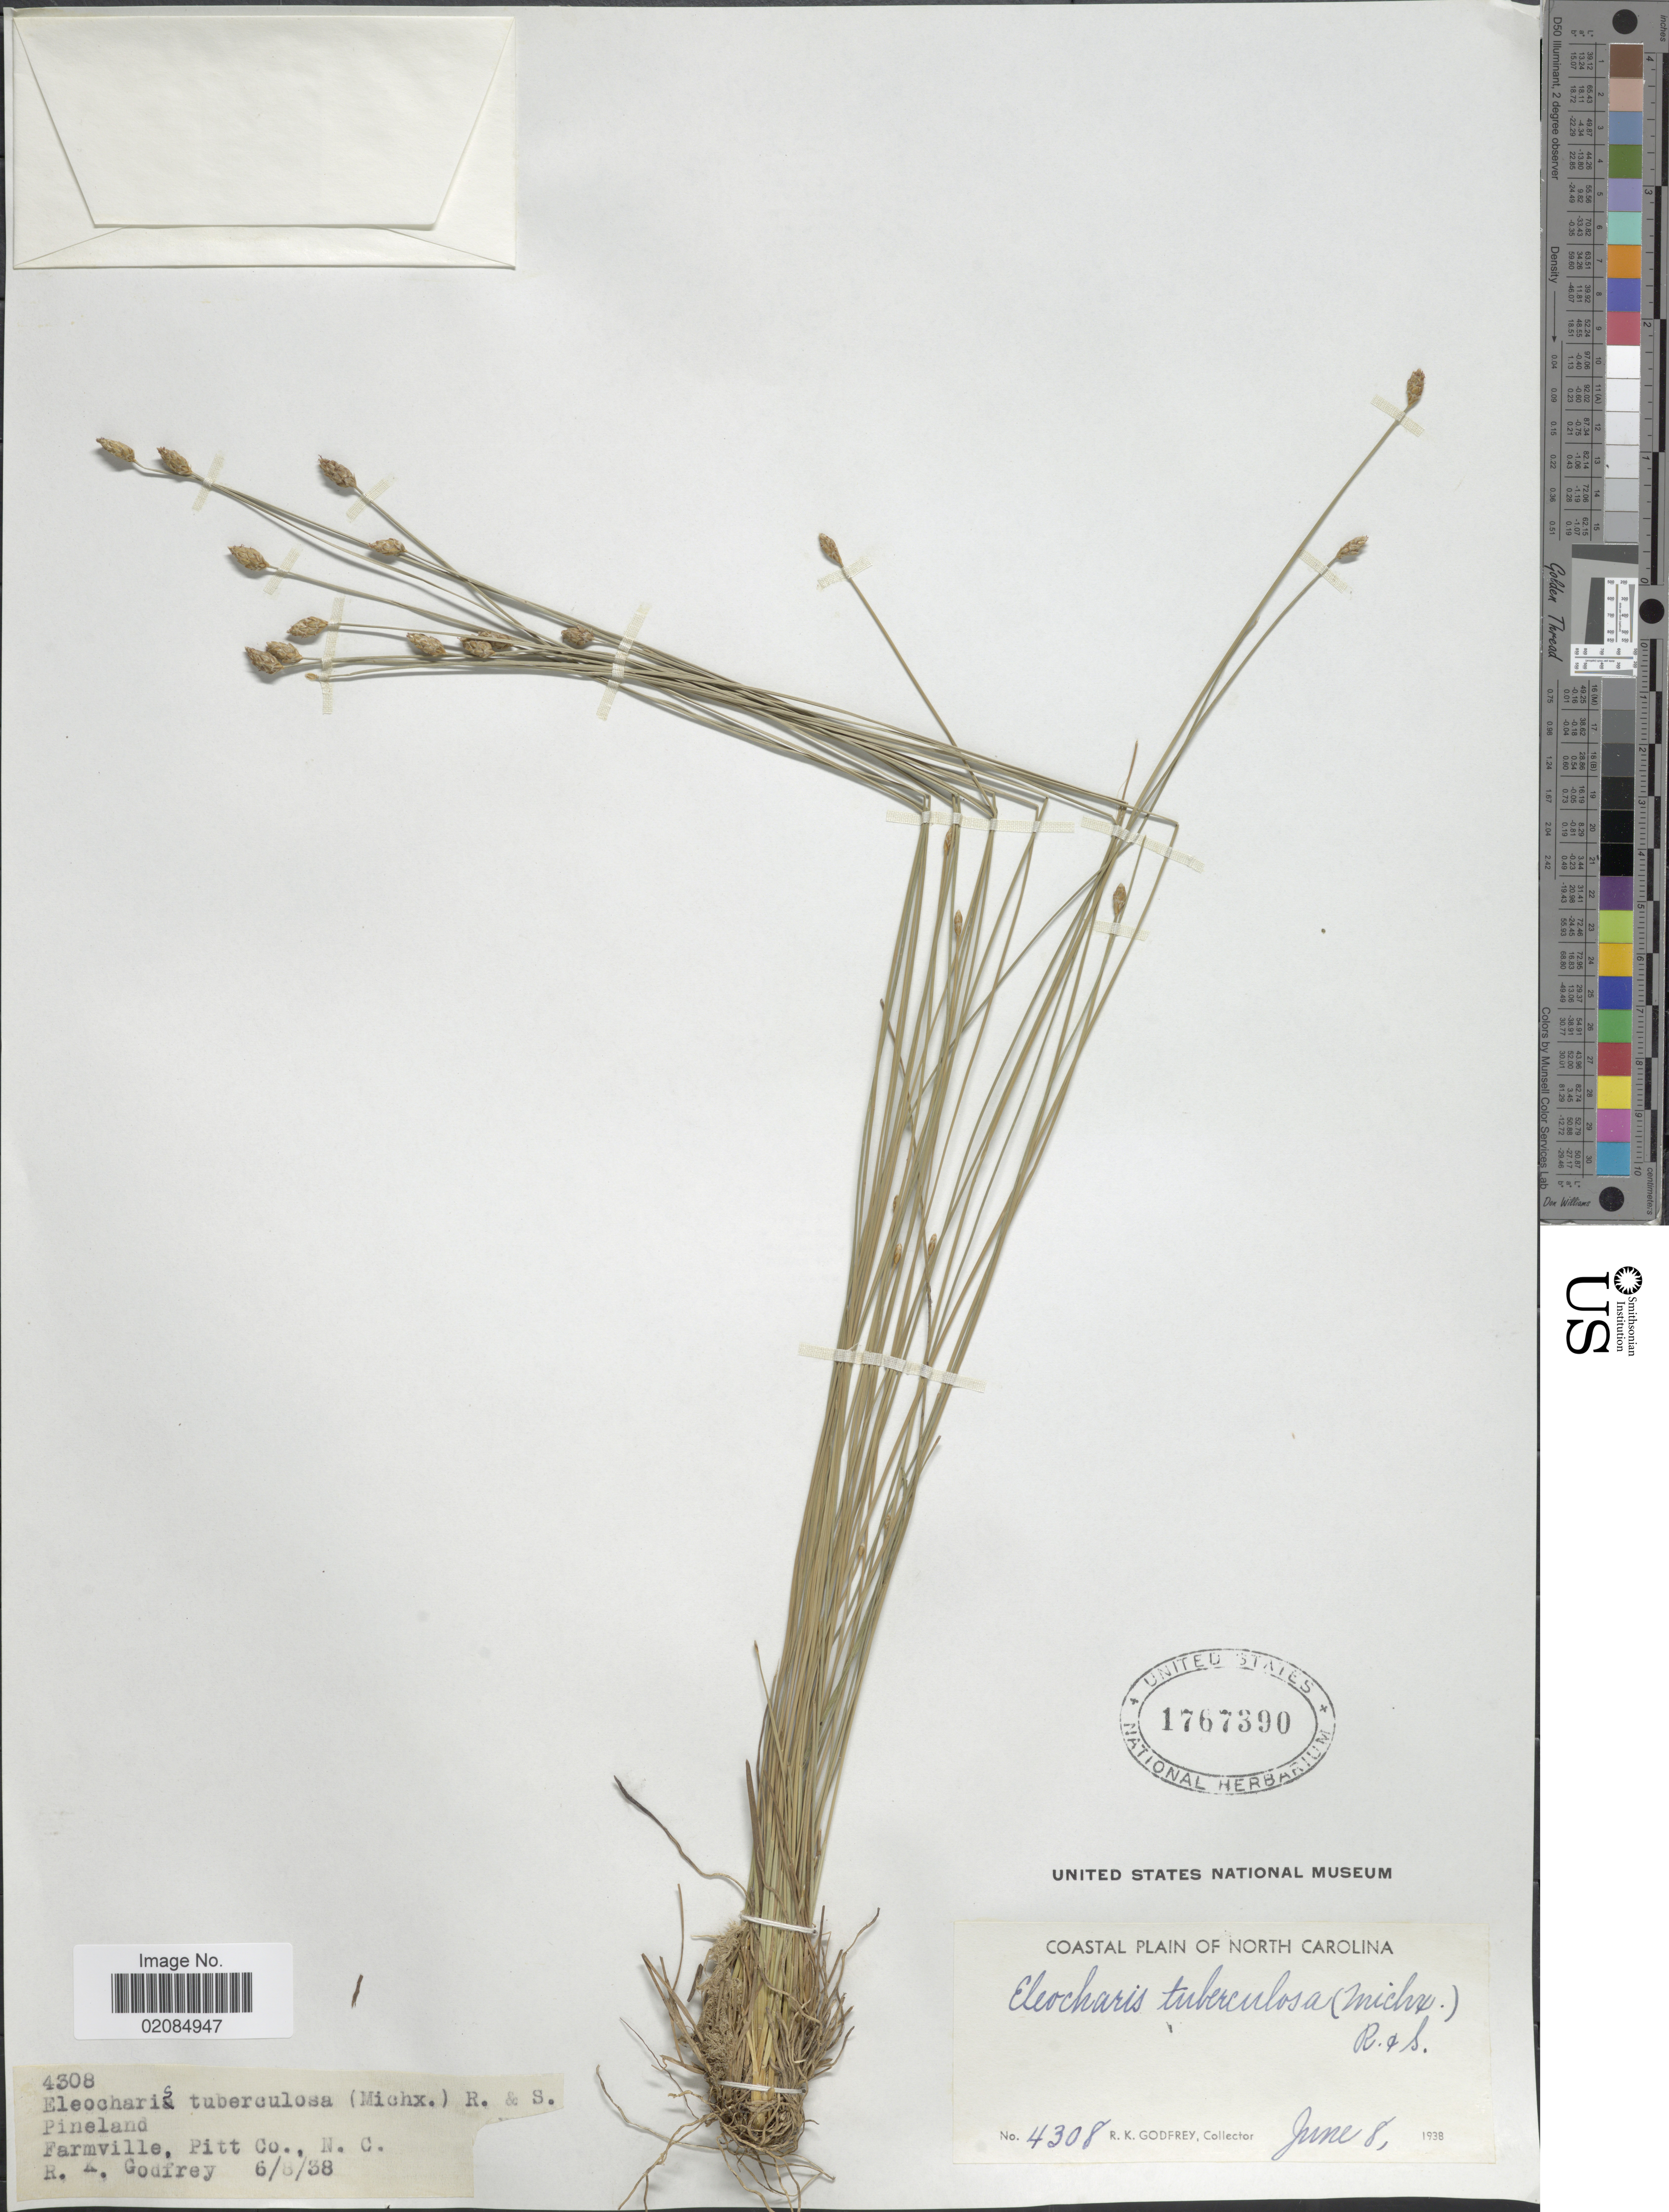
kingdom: Plantae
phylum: Tracheophyta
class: Liliopsida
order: Poales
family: Cyperaceae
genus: Eleocharis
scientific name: Eleocharis tuberculosa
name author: (Michx.) Roem. & Schult.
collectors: R. K. Godfrey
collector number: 4308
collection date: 1938-06-08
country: United States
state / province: North Carolina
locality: Coastal Plain of North Carolina. Framville, Pitt Co., N.C.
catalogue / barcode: US 1767390